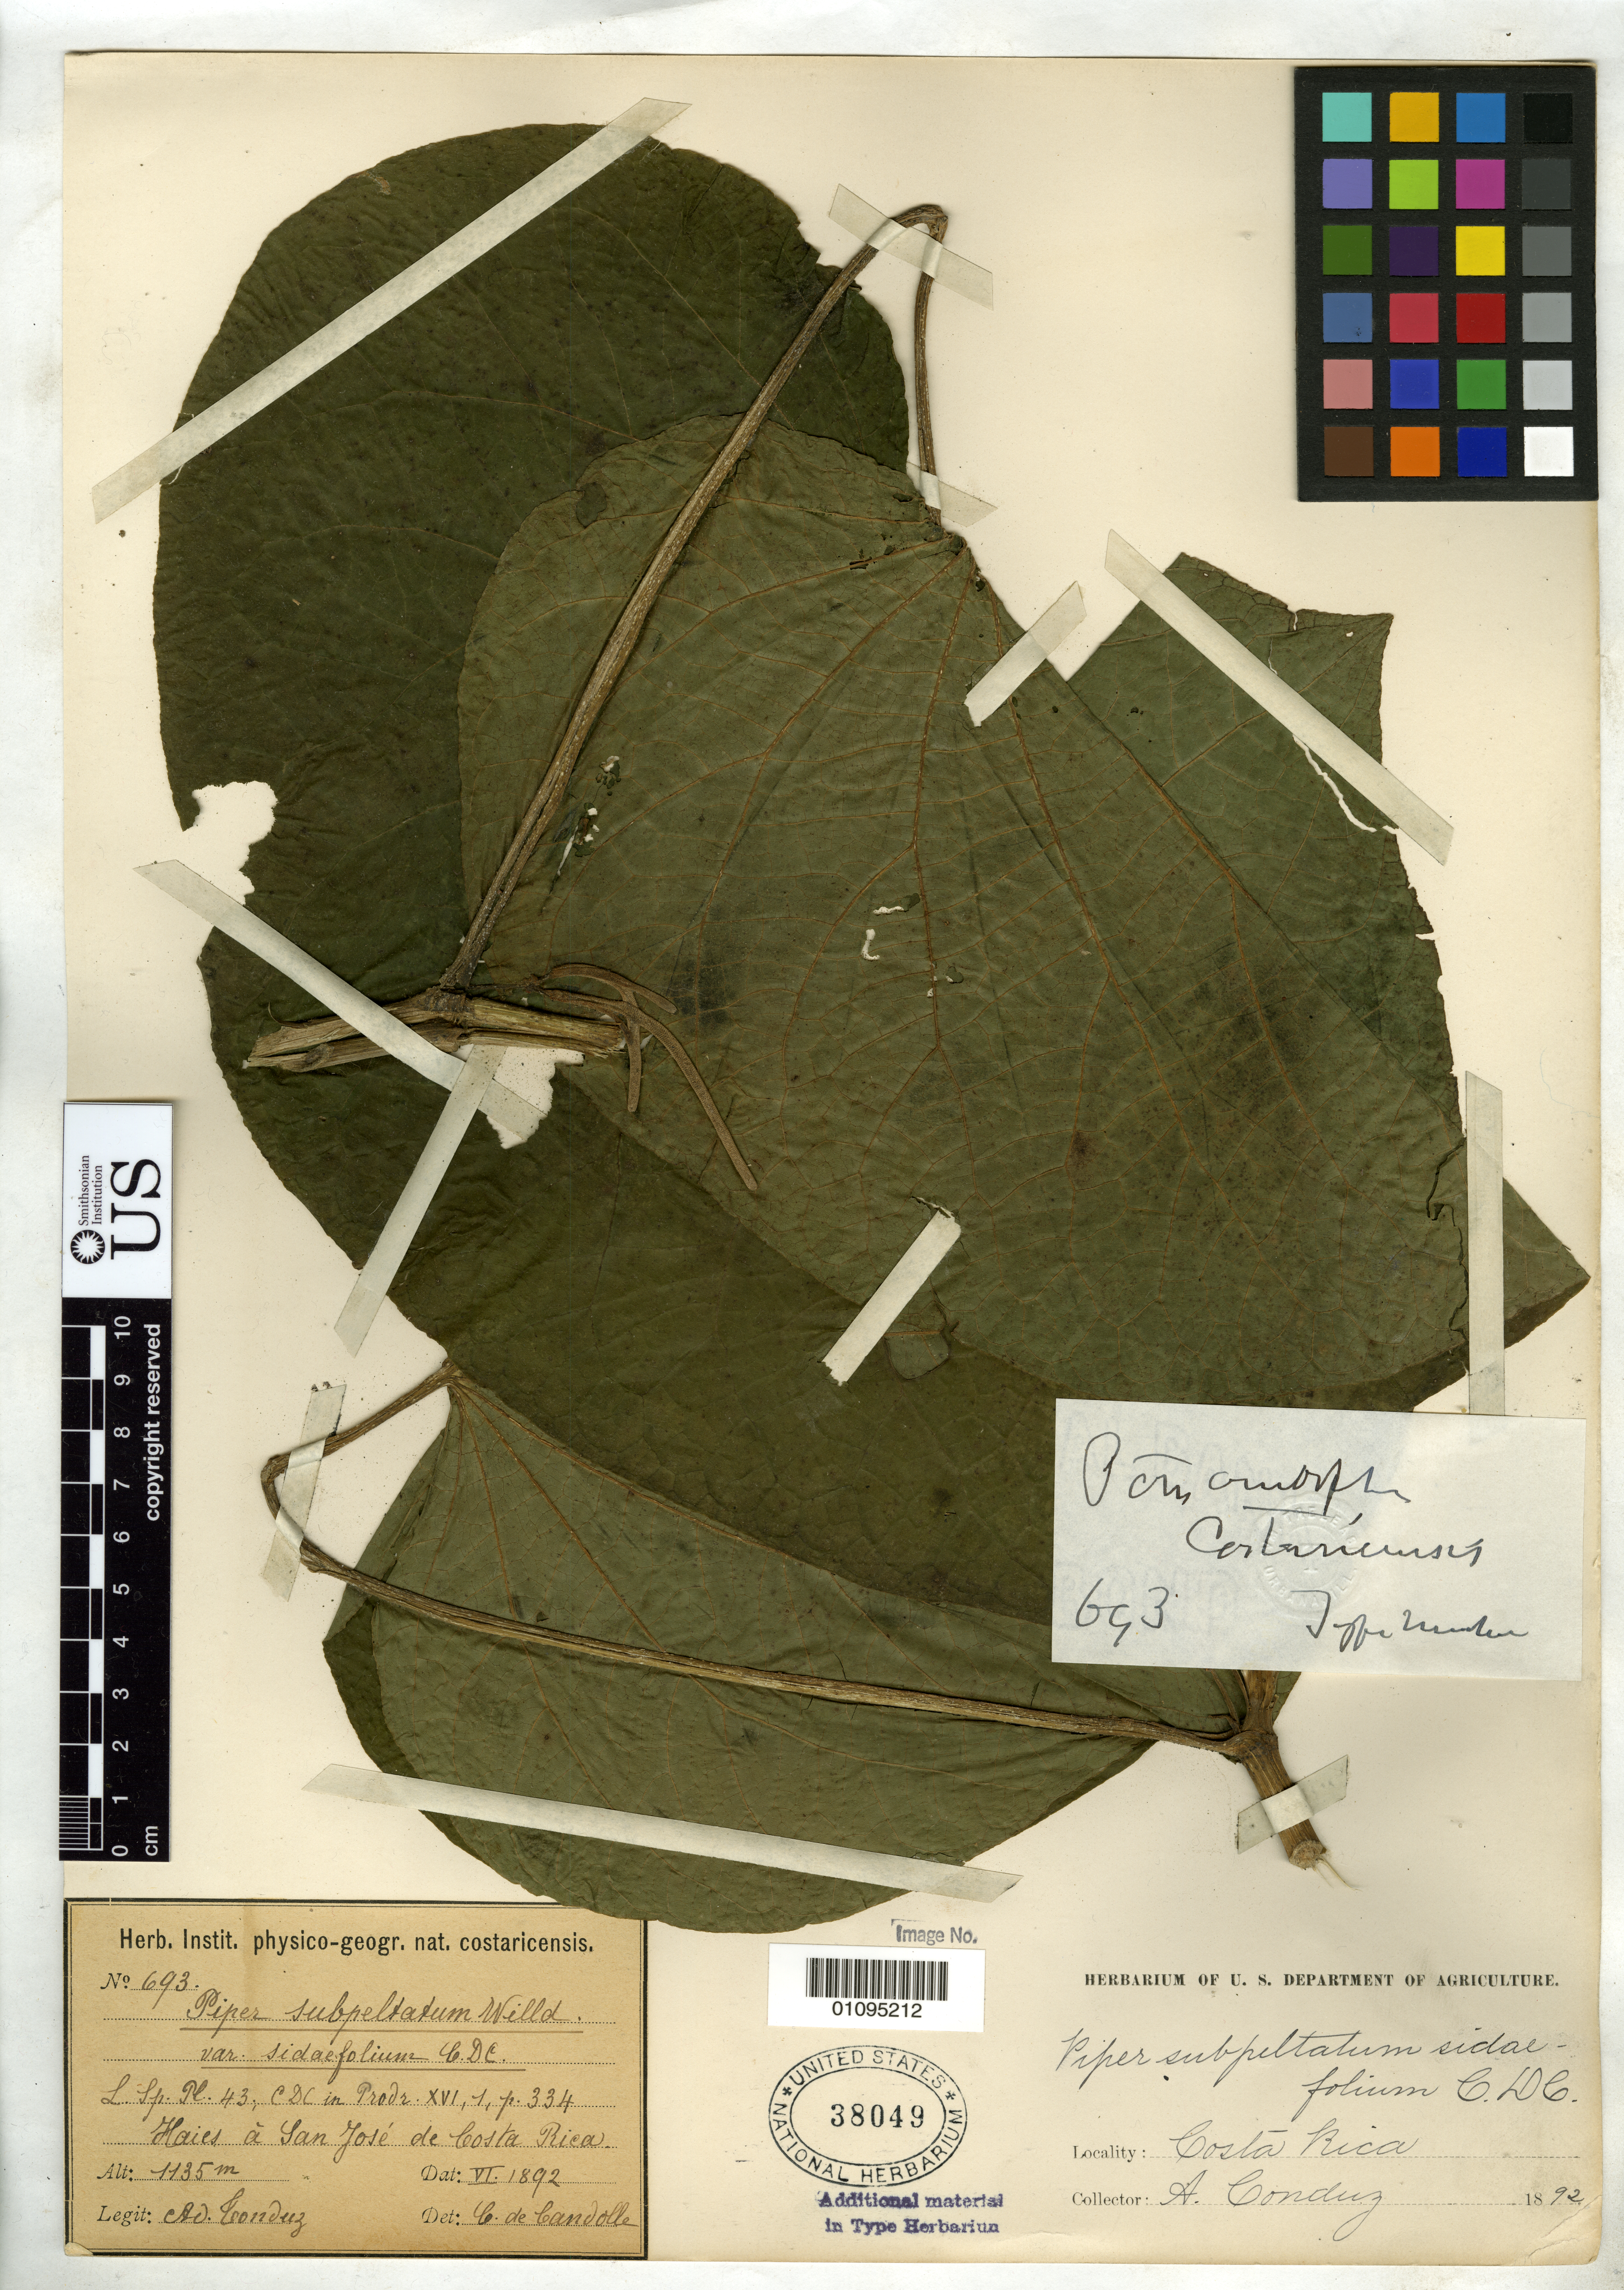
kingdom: Plantae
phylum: Tracheophyta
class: Magnoliopsida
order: Piperales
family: Piperaceae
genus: Piper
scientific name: Piper umbellatum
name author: L.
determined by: Strong, Mark T., (BOT), Smithsonian Institution - National Museum of Natural History (UNITED STATES)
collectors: A. Tonduz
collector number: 693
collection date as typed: Jun 1892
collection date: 1892-06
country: Costa Rica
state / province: San José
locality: Haies a San Jose.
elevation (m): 1135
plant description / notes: Annotated as "Type number" of "Pothomorphe costaricensis" (Trelease script?); apparently an ined. name, never published.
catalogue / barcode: US 38049